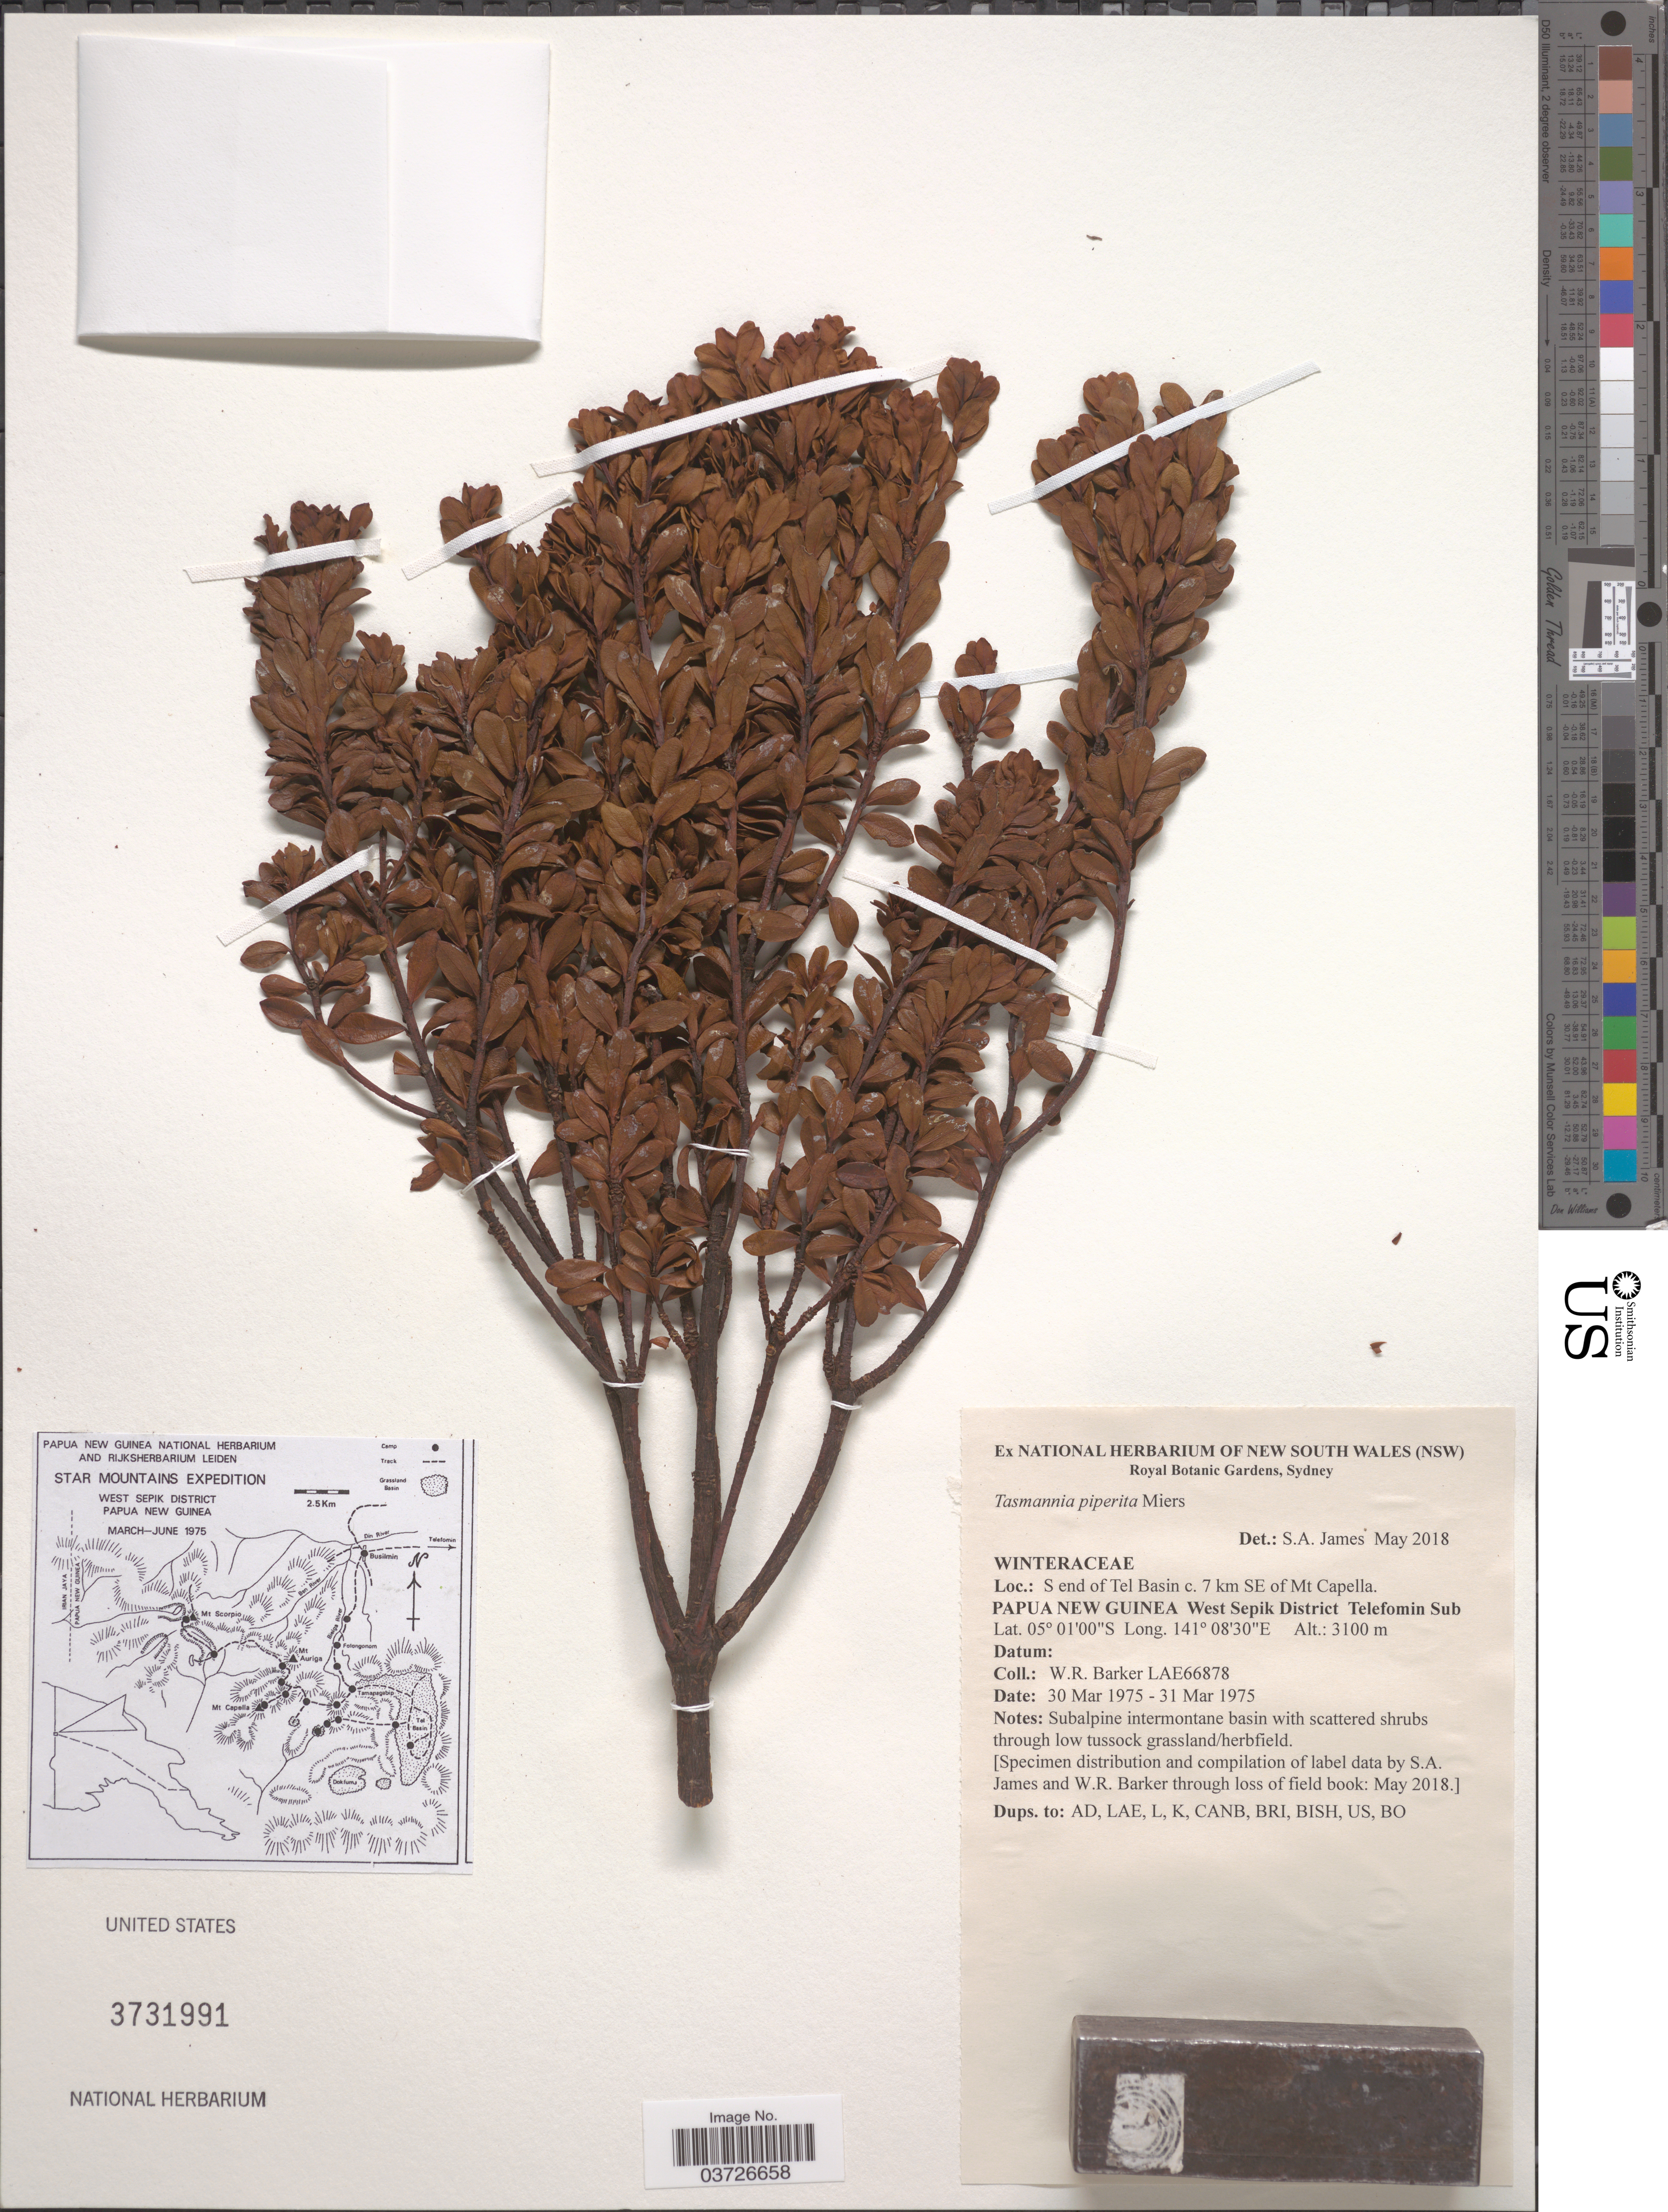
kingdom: Plantae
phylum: Tracheophyta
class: Magnoliopsida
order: Canellales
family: Winteraceae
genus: Tasmannia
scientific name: Tasmannia piperita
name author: (Hook. f.) Miers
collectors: W. R. Barker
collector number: LAE66878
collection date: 1975-03-30/1975-03-31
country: Papua New Guinea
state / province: Sandaun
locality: S end of Tel Basin c. 7 km SE of Mt Capella. West Sepik District Telefomin Sub.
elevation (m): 3100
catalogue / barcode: US 3731991